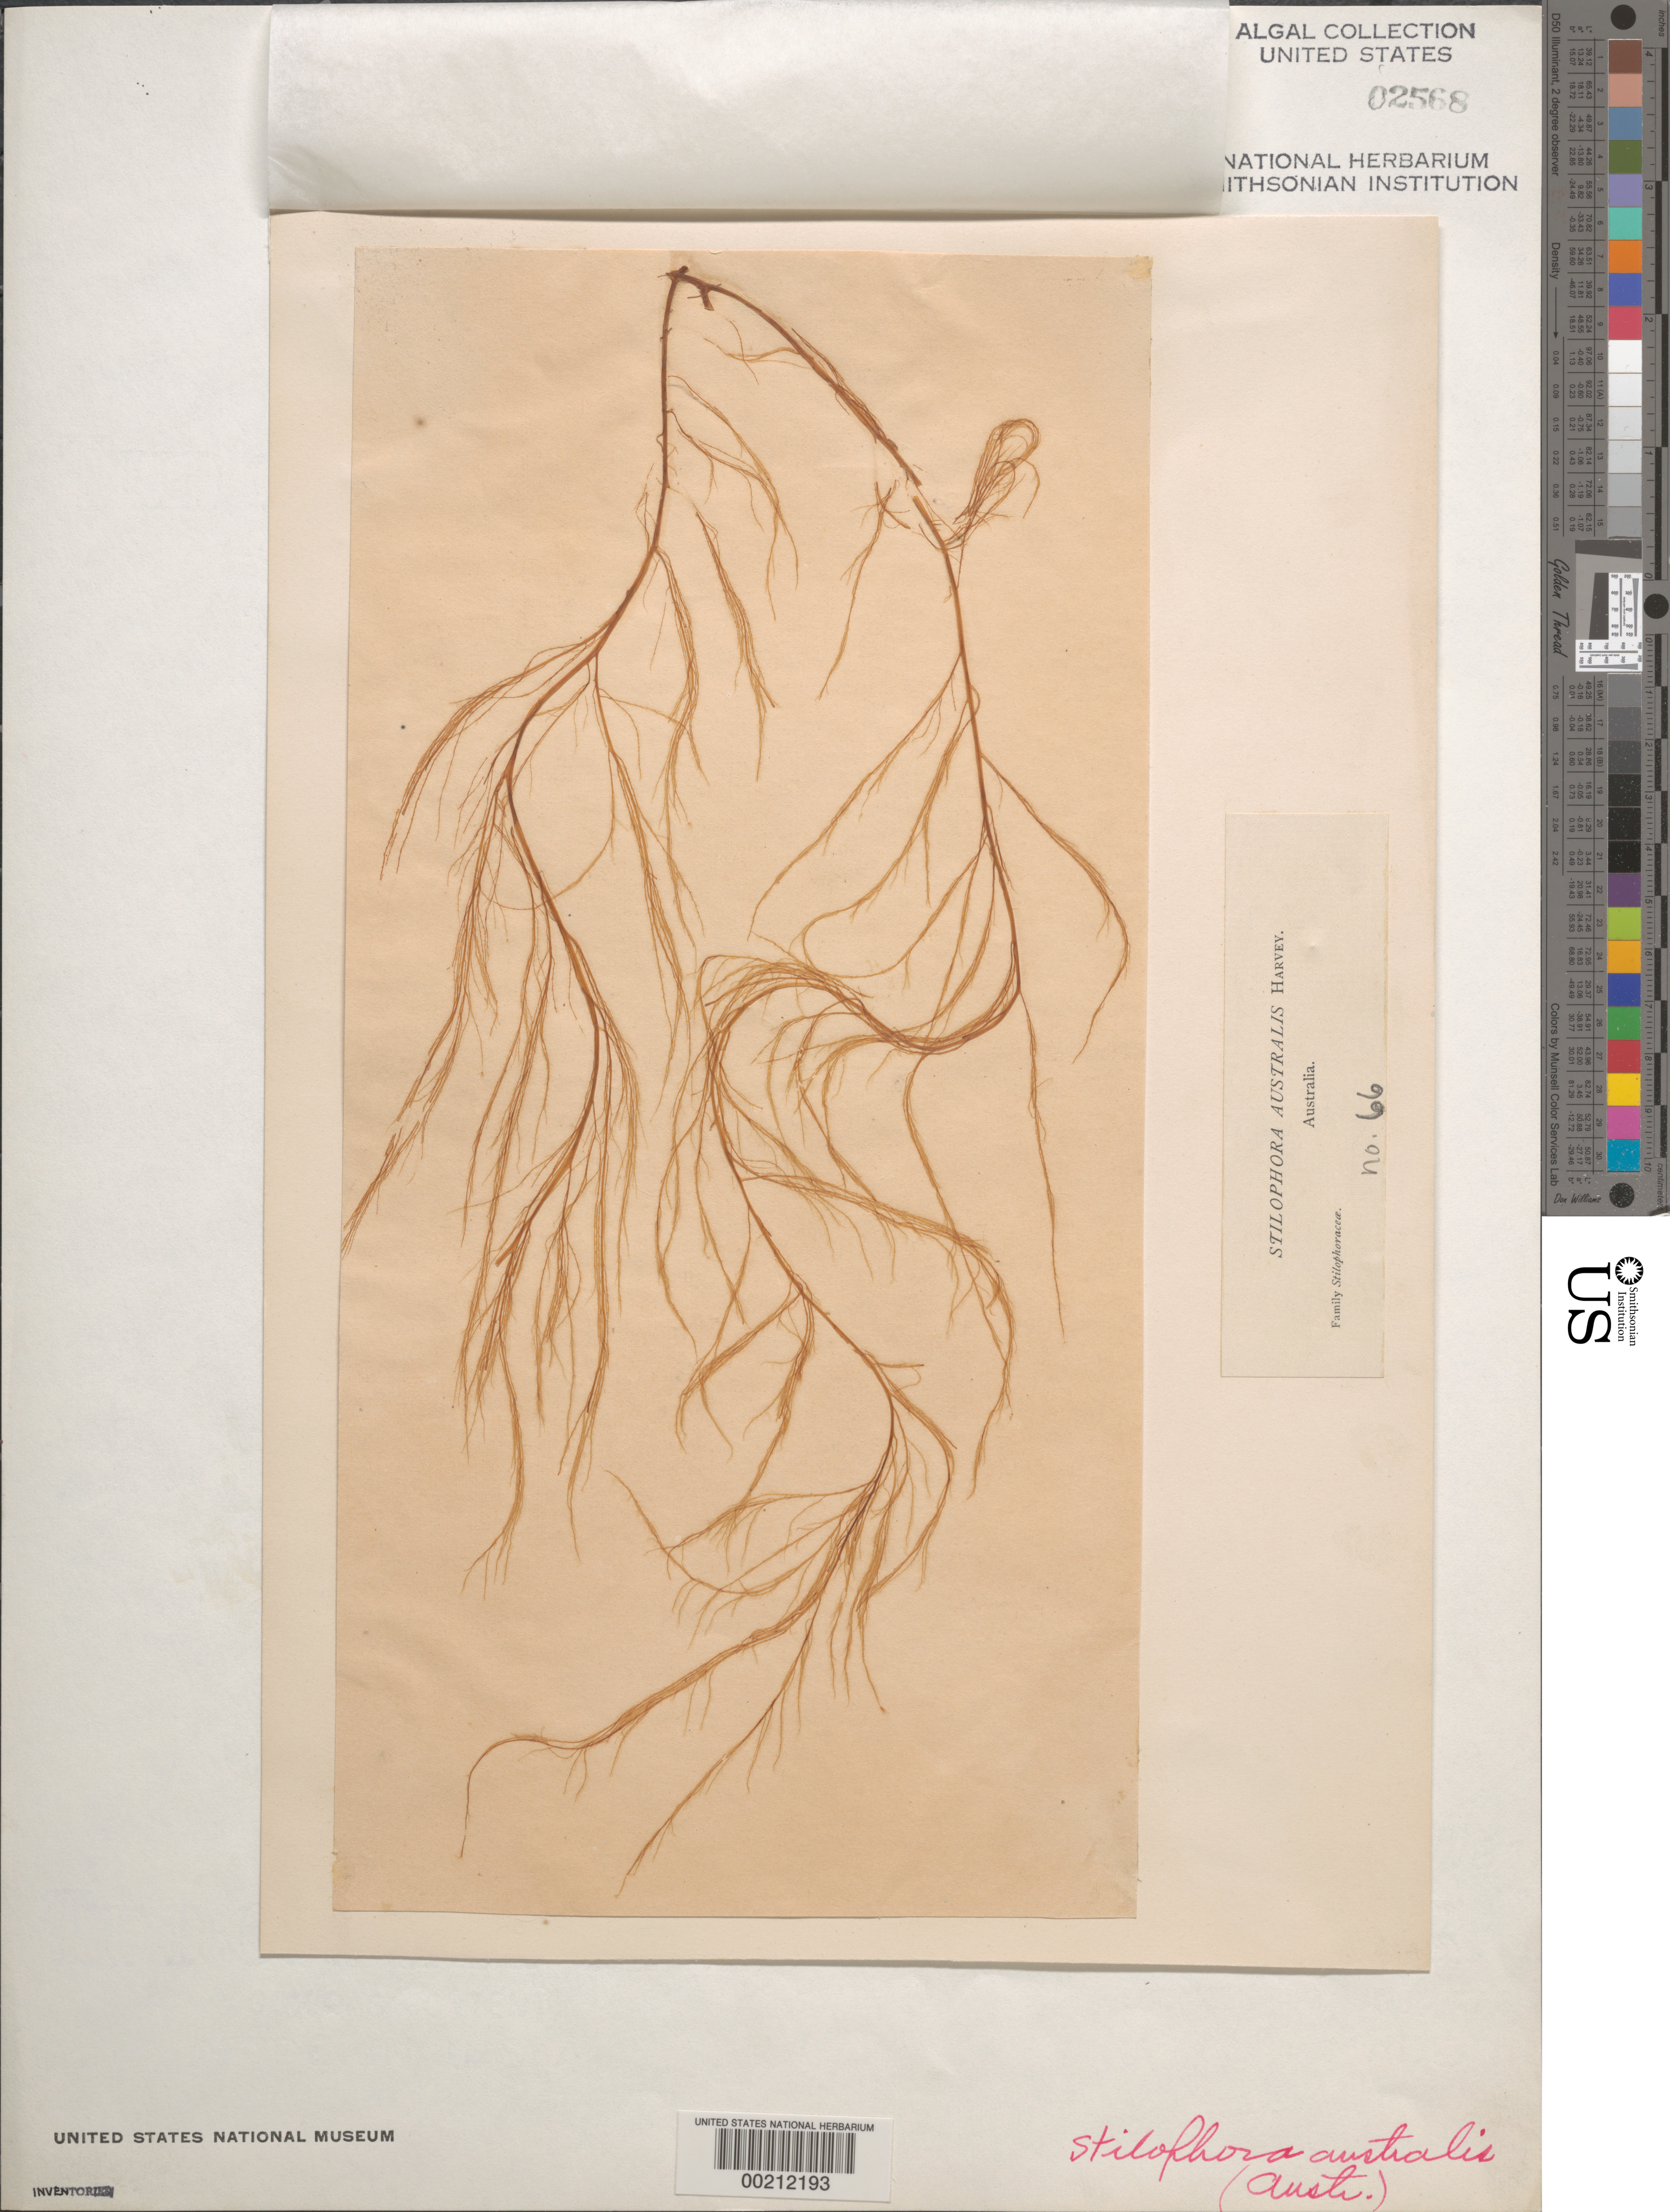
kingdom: Chromista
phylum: Ochrophyta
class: Phaeophyceae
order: Sporochnales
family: Sporochnaceae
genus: Austronereia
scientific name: Austronereia australis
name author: (Harv.) Womersley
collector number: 66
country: Australia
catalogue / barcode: US 2568